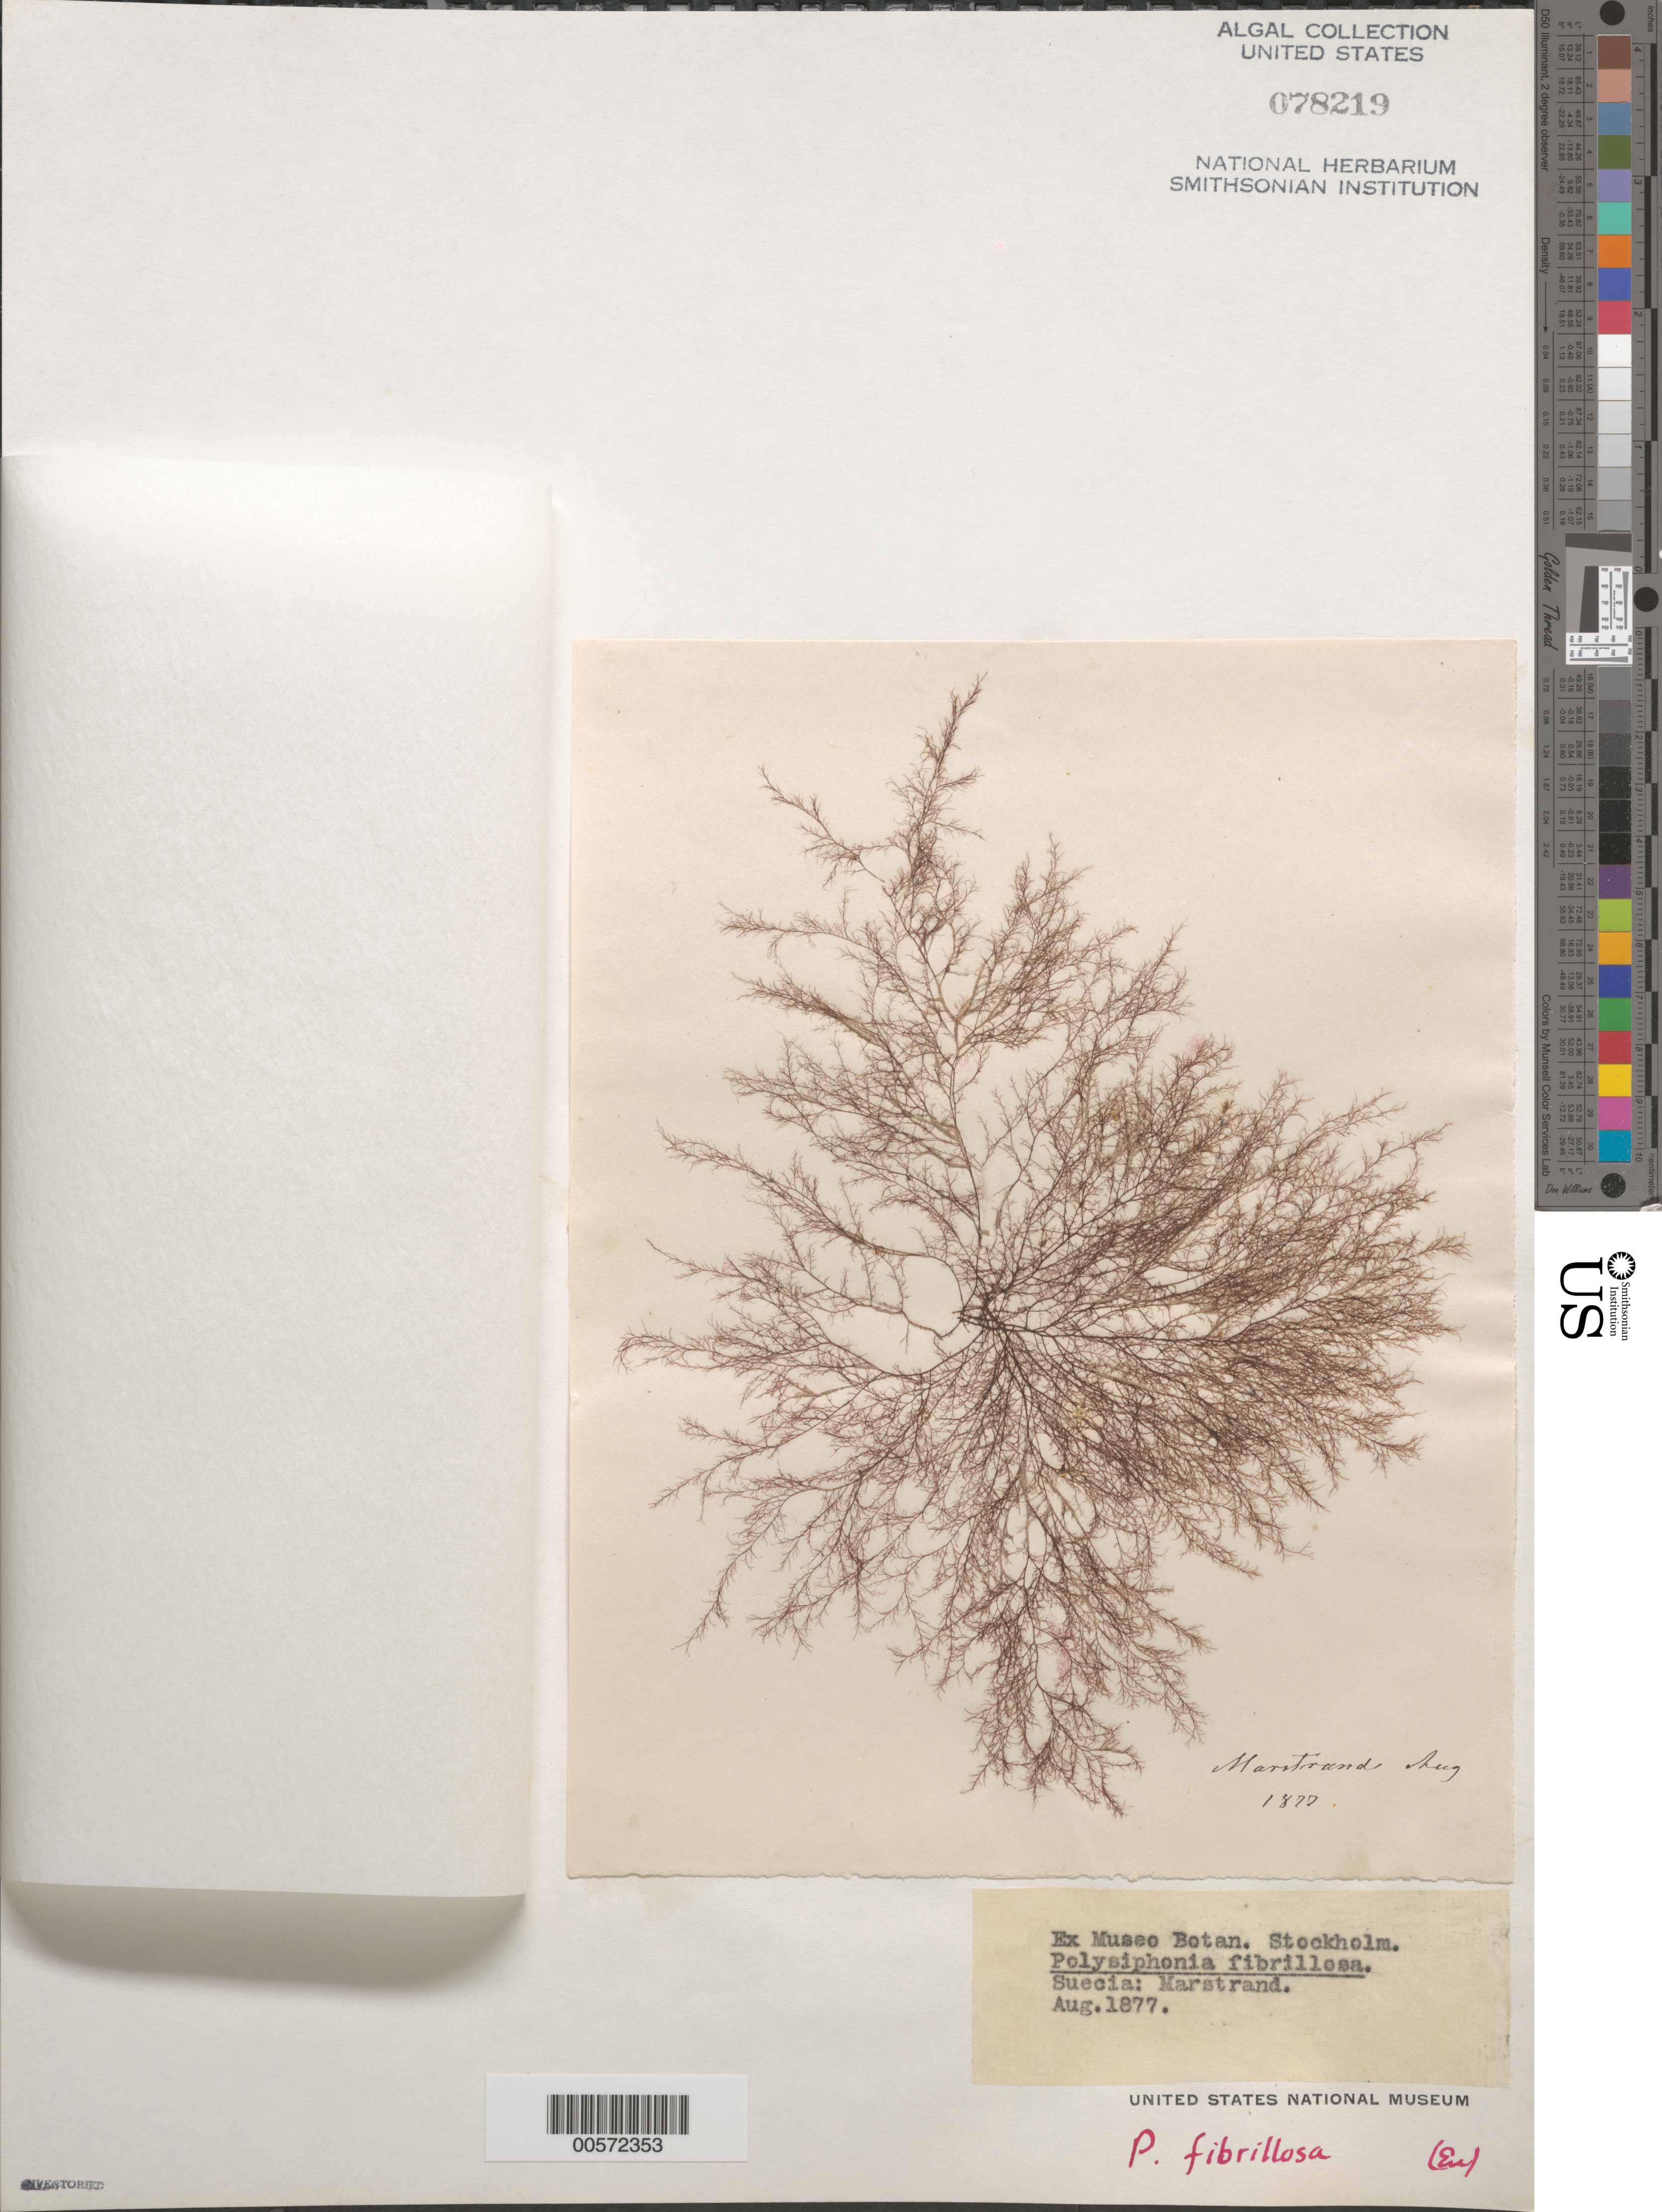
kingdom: Plantae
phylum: Rhodophyta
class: Florideophyceae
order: Ceramiales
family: Rhodomelaceae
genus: Leptosiphonia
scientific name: Leptosiphonia fibrillosa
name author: (C. Agardh) Savoie & G.W. Saunders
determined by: Algae name updating Project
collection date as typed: Aug 1877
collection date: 1877-08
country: Sweden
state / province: Västra Götaland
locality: Marstrand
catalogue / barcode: US 78219